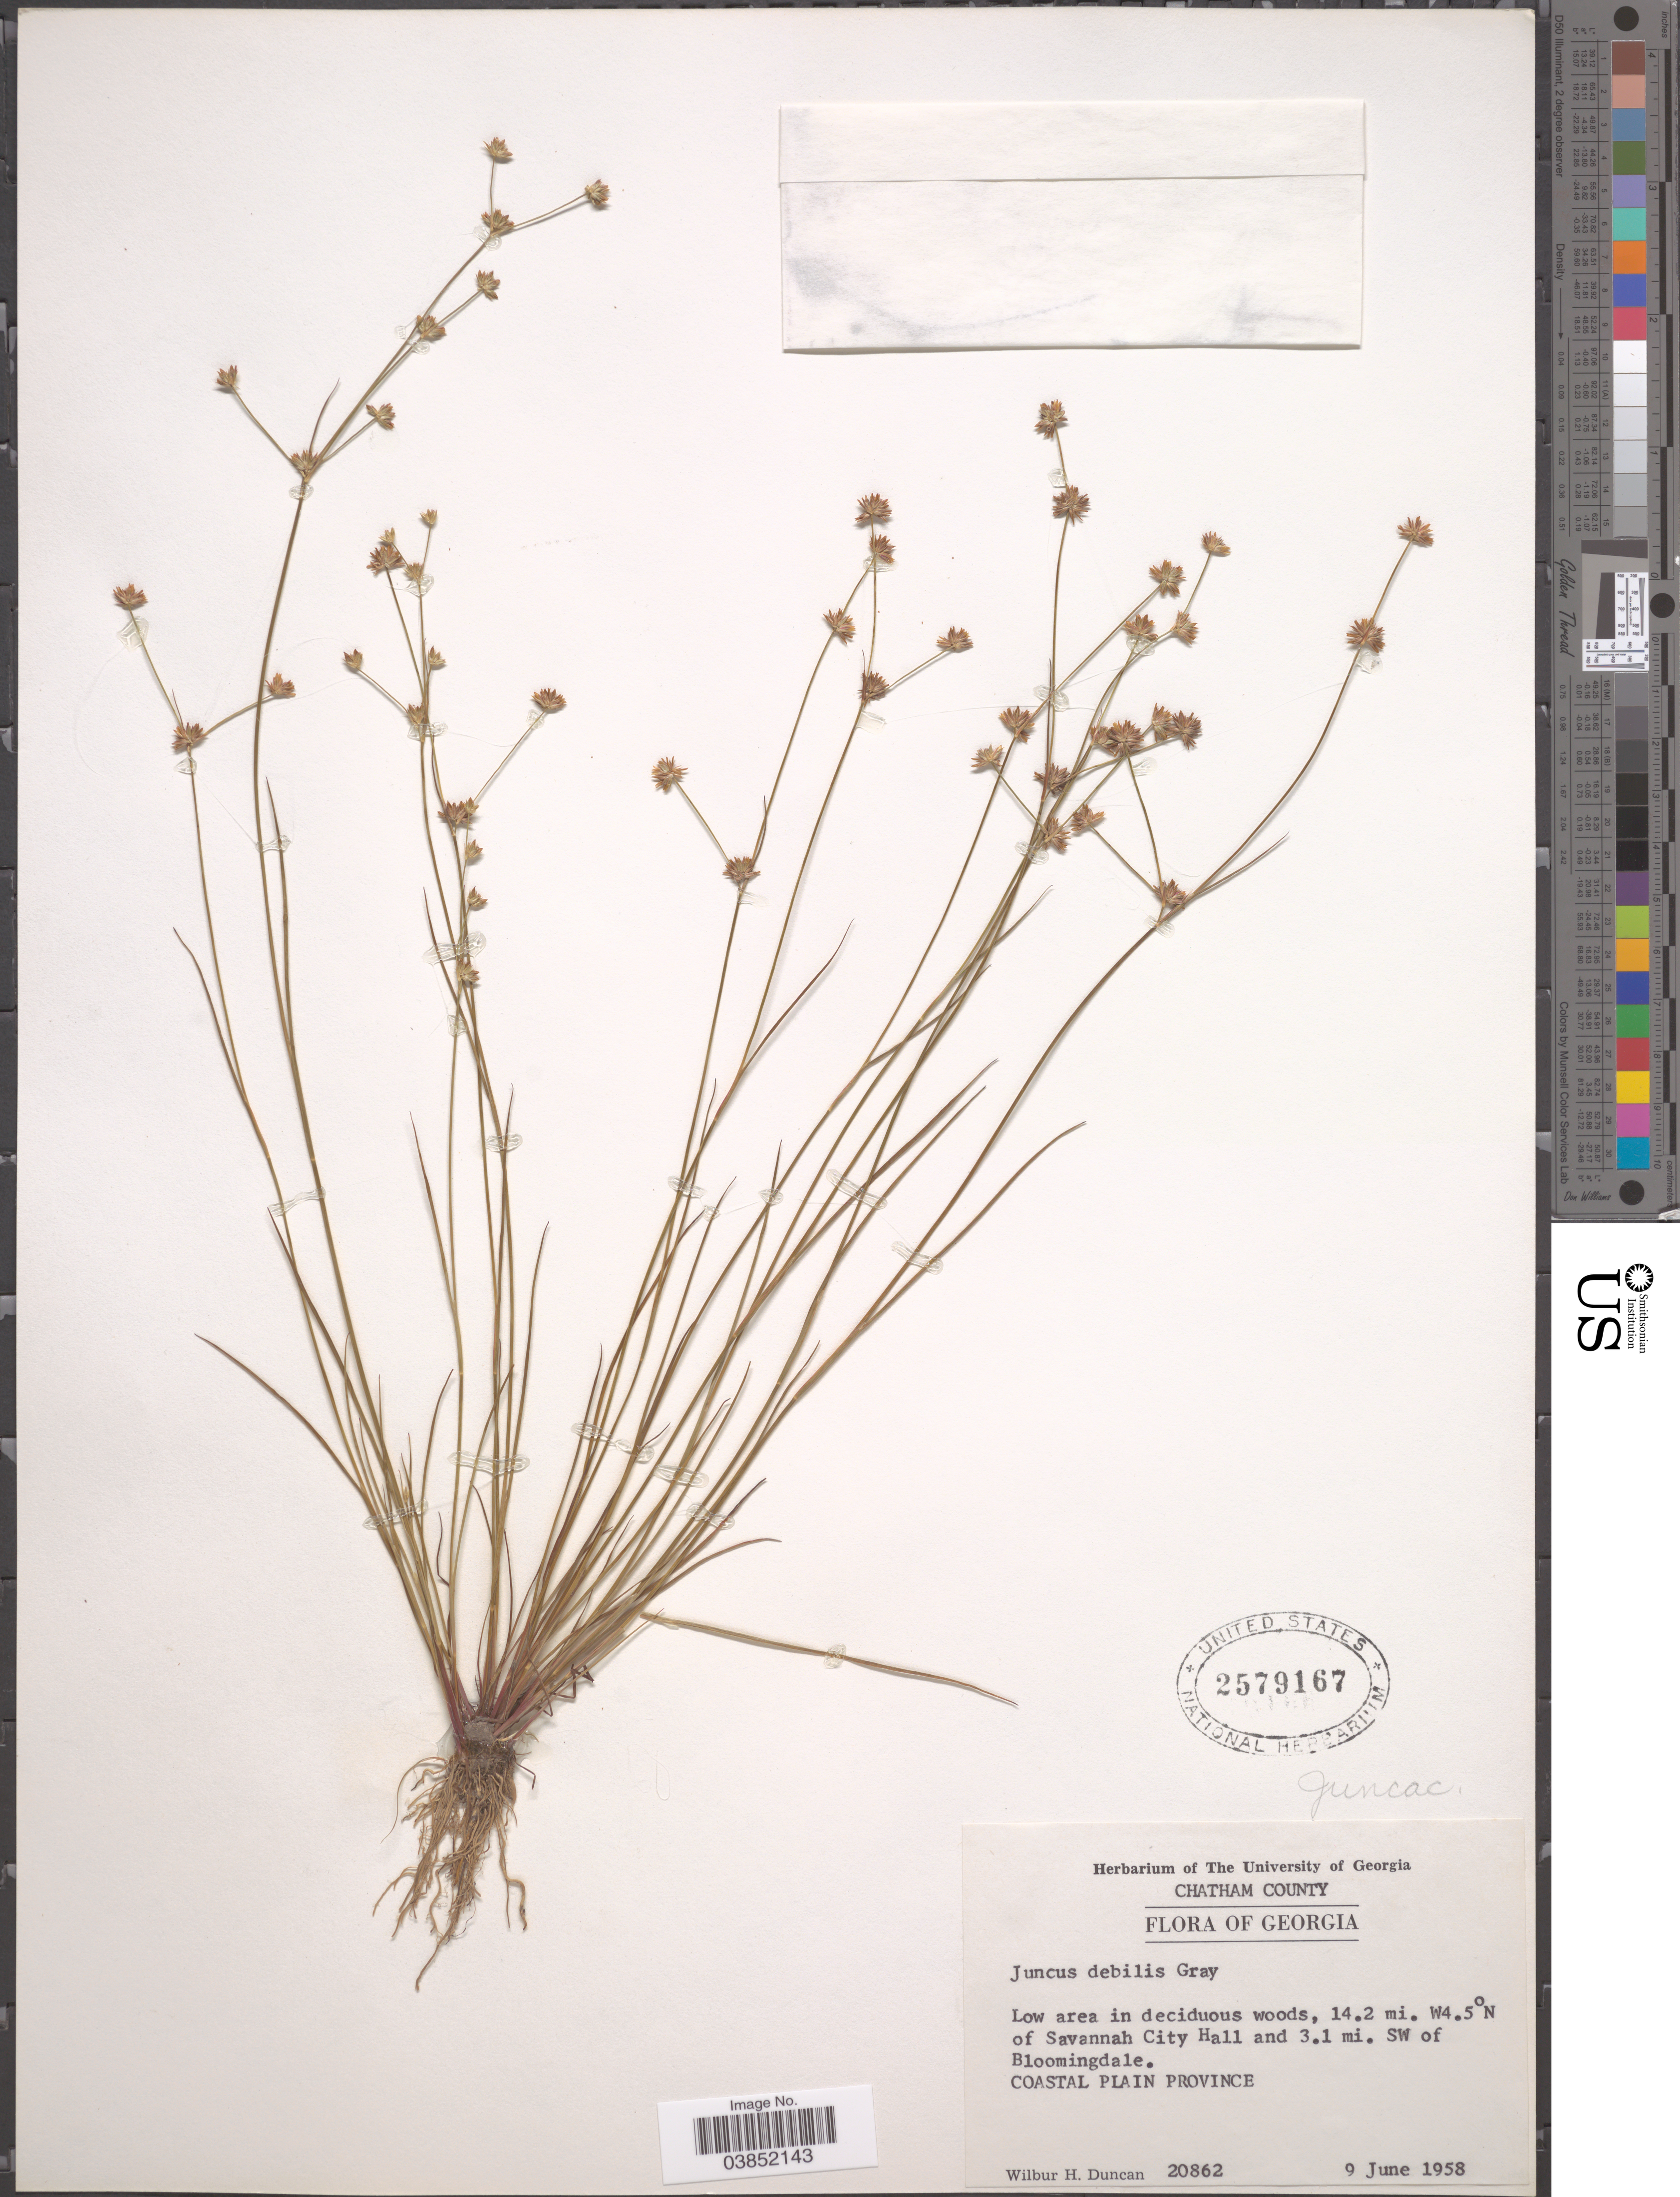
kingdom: Plantae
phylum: Tracheophyta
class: Liliopsida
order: Poales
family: Juncaceae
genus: Juncus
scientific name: Juncus debilis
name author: A. Gray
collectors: W. H. Duncan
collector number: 20862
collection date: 1958-06-09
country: United States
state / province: Georgia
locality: Chatham County. 14.2 mi. W4.5ºN of Savannah City Hall and 3.1 mi. SW of Bloomingdale. Coastal Plain Province.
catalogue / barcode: US 2579167